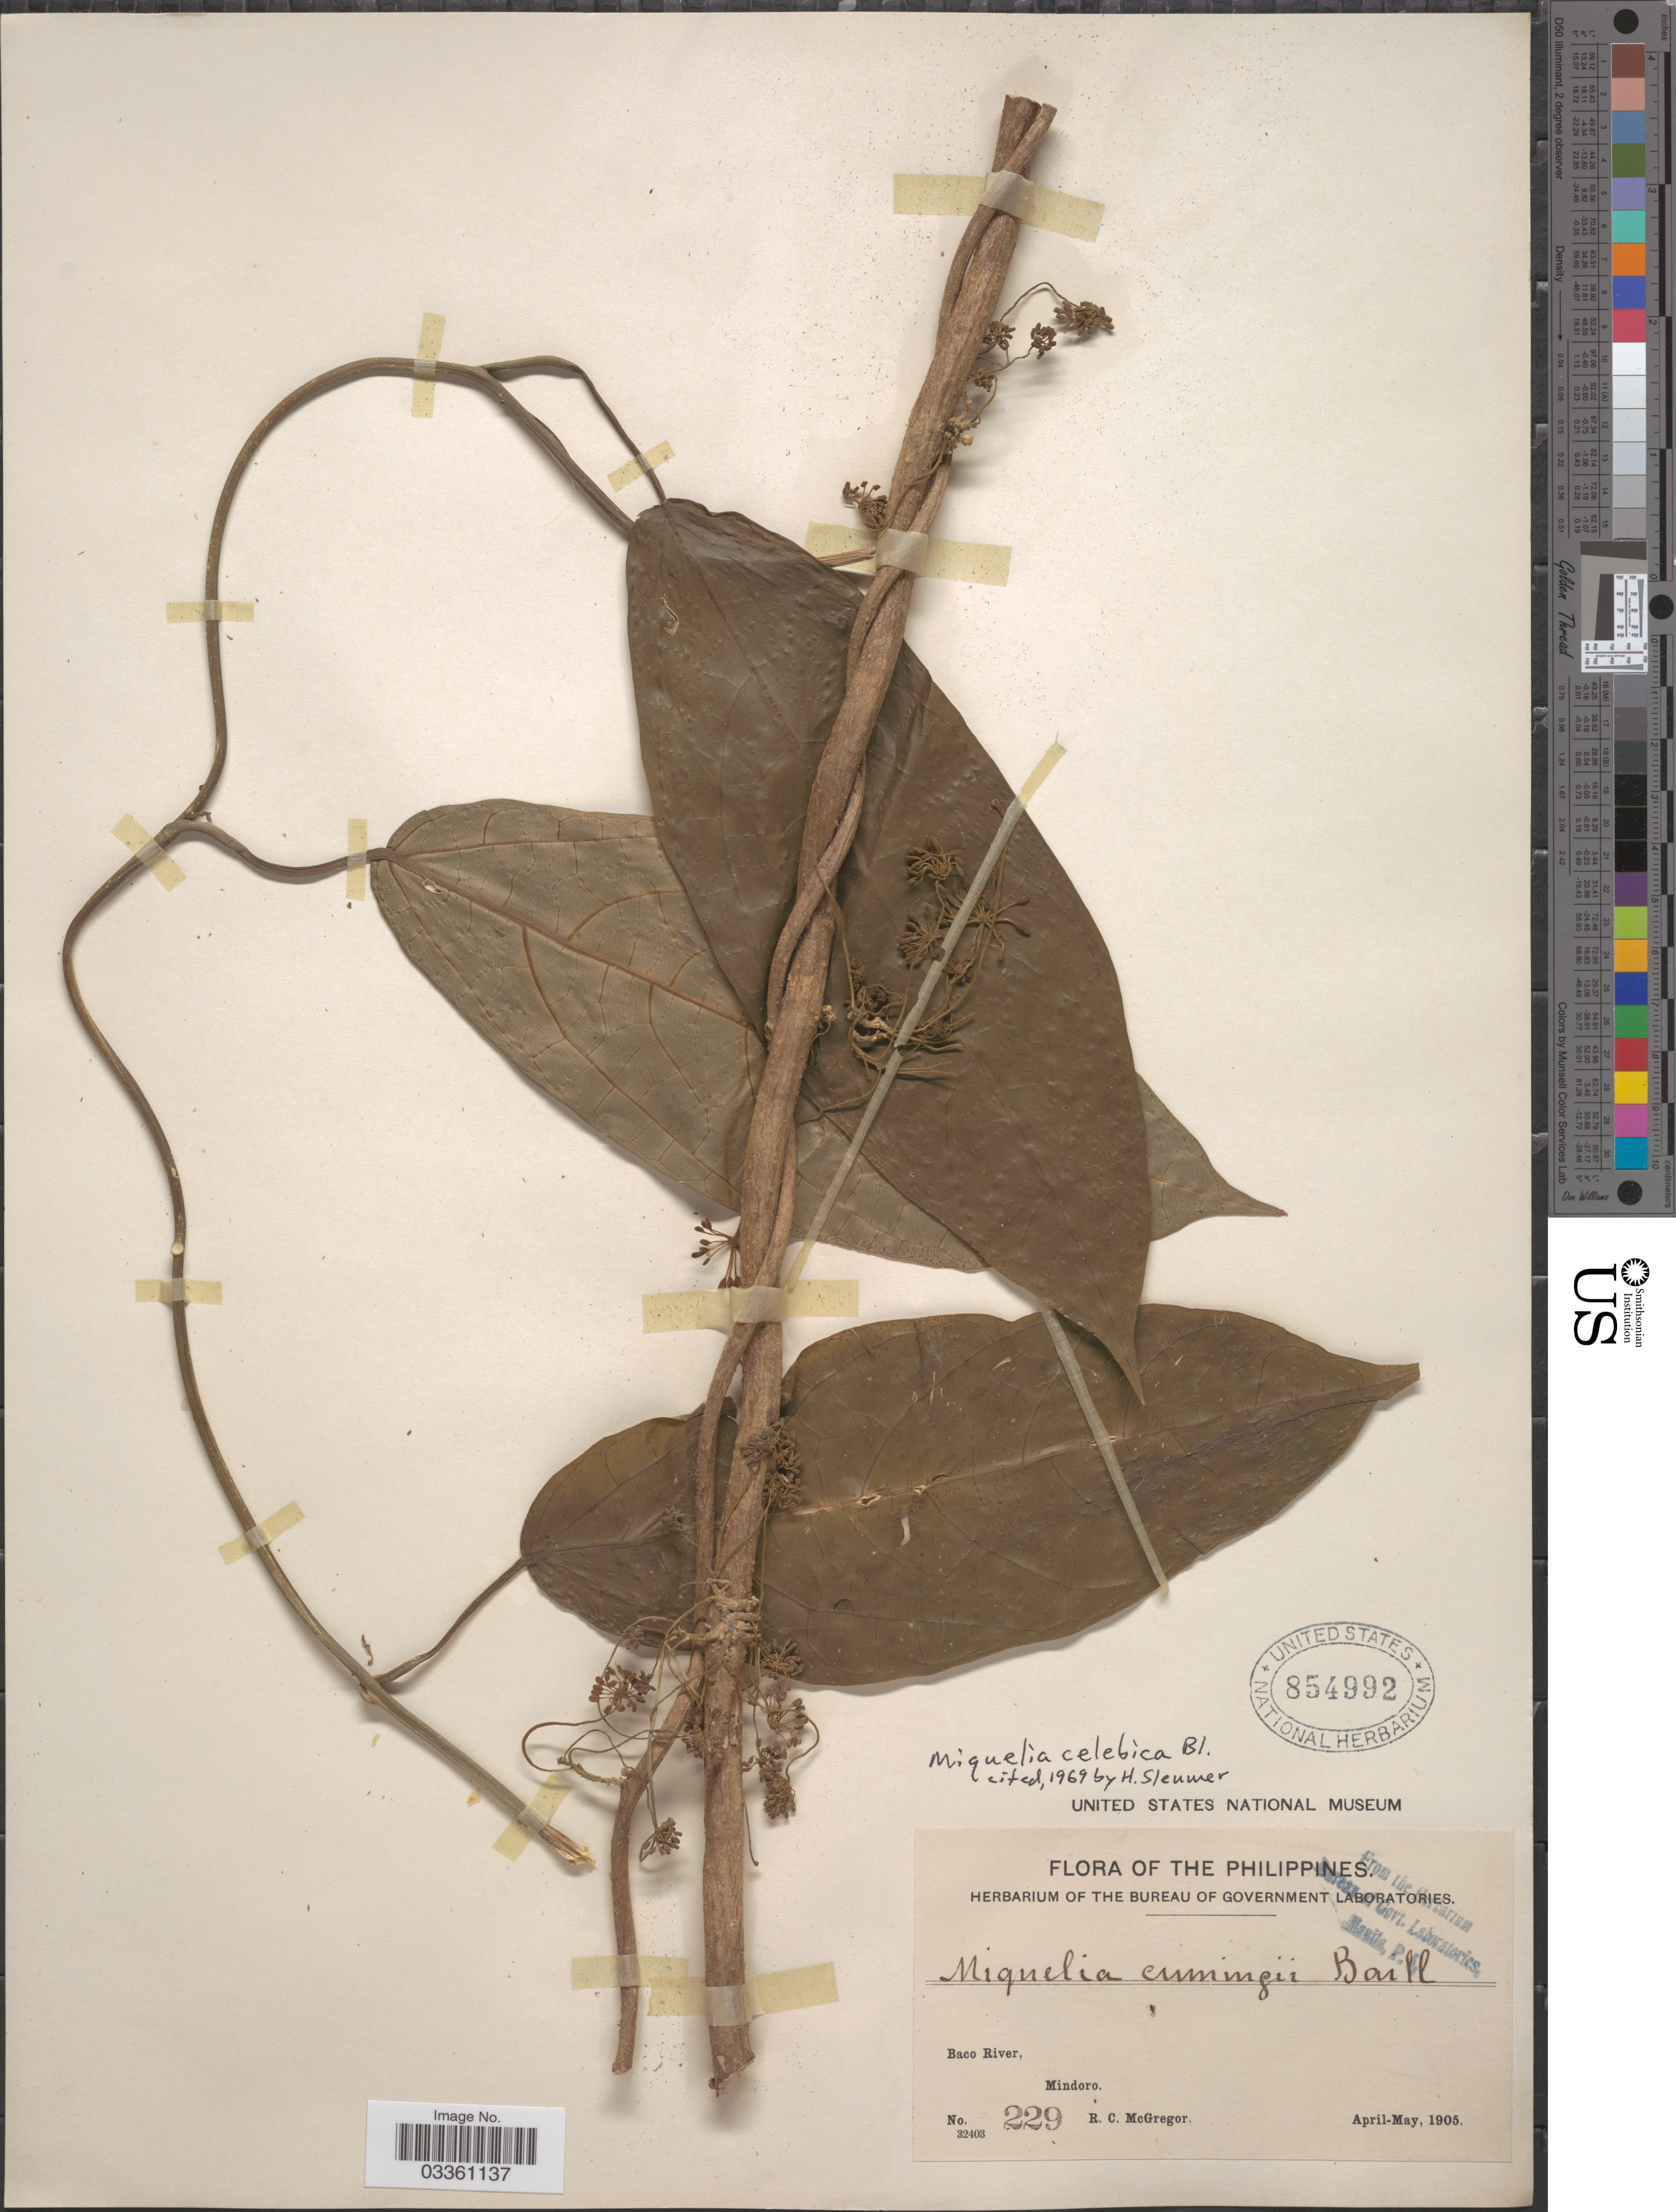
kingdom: Plantae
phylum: Tracheophyta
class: Magnoliopsida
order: Icacinales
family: Icacinaceae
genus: Miquelia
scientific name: Miquelia celebica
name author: Blume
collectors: R. C. McGregor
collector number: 229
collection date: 1905-04/1905-05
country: Philippines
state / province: Mimaropa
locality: Baco River, Mindoro.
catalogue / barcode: US 854992